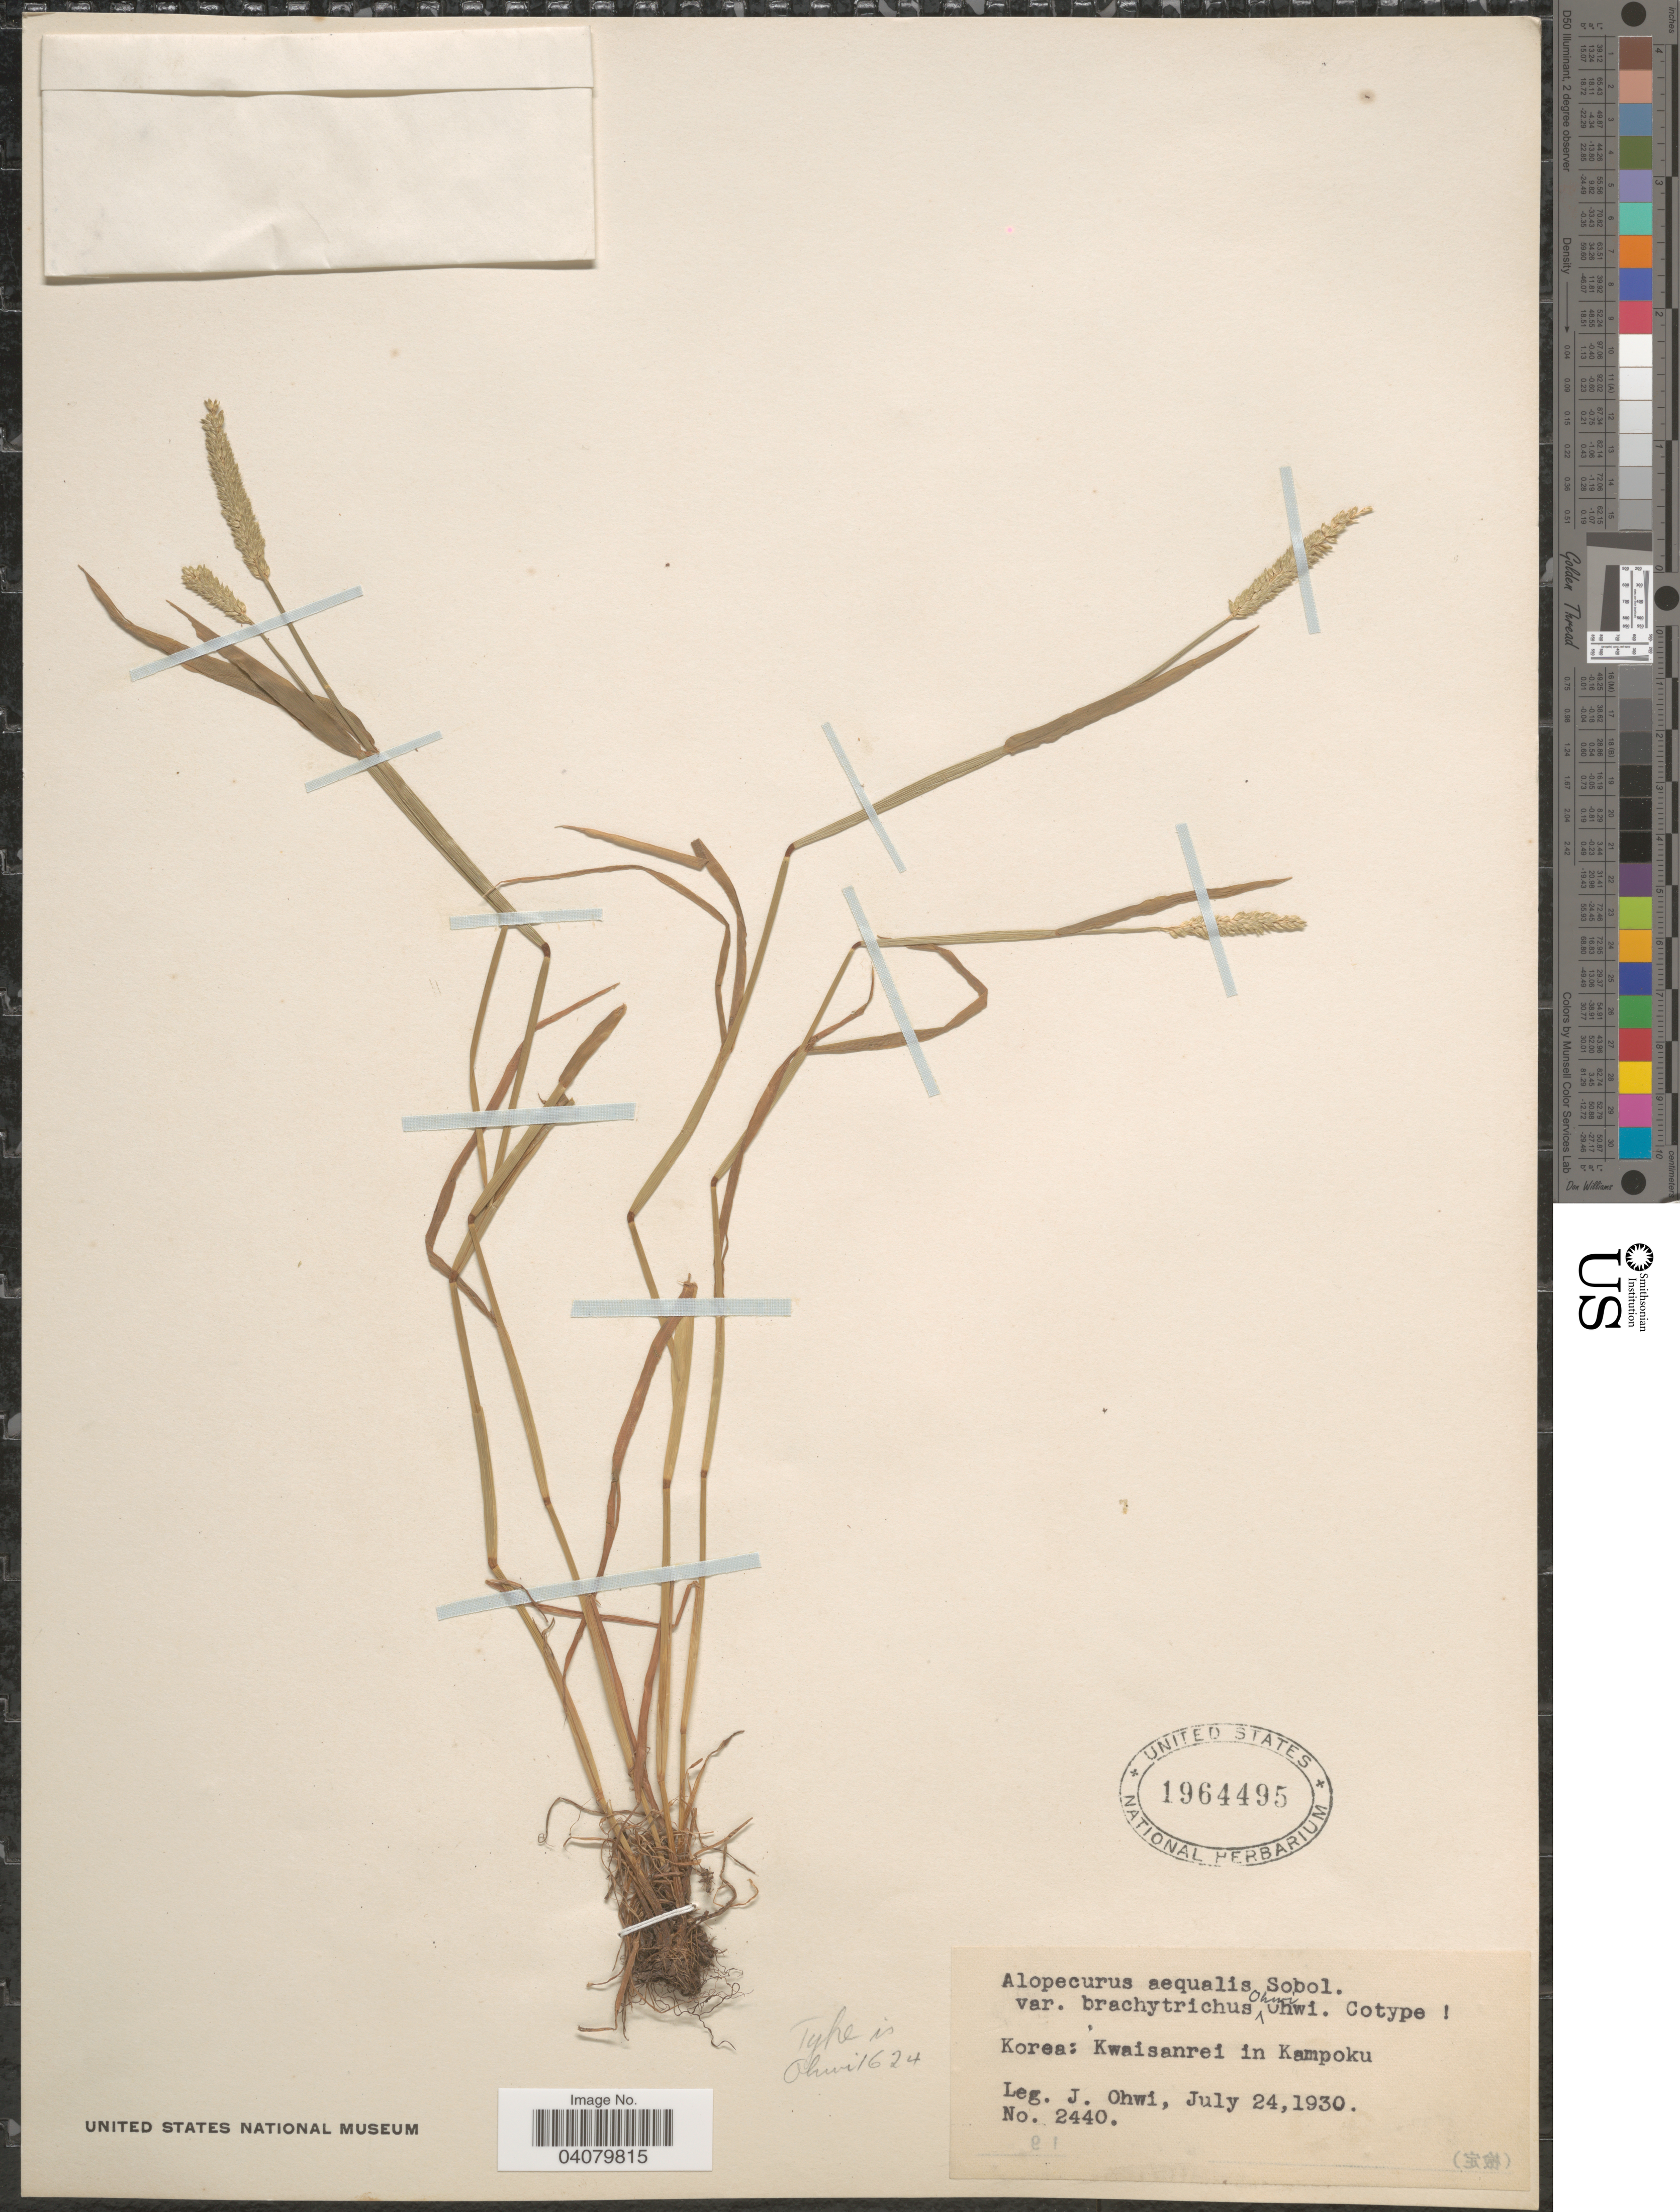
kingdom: Plantae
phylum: Tracheophyta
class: Liliopsida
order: Poales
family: Poaceae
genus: Alopecurus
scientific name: Alopecurus aequalis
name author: Sobol.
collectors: J. Ohwi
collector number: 2440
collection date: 1930-07-24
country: North Korea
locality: Kwaisanrei in Kampoku.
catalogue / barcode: US 1964495